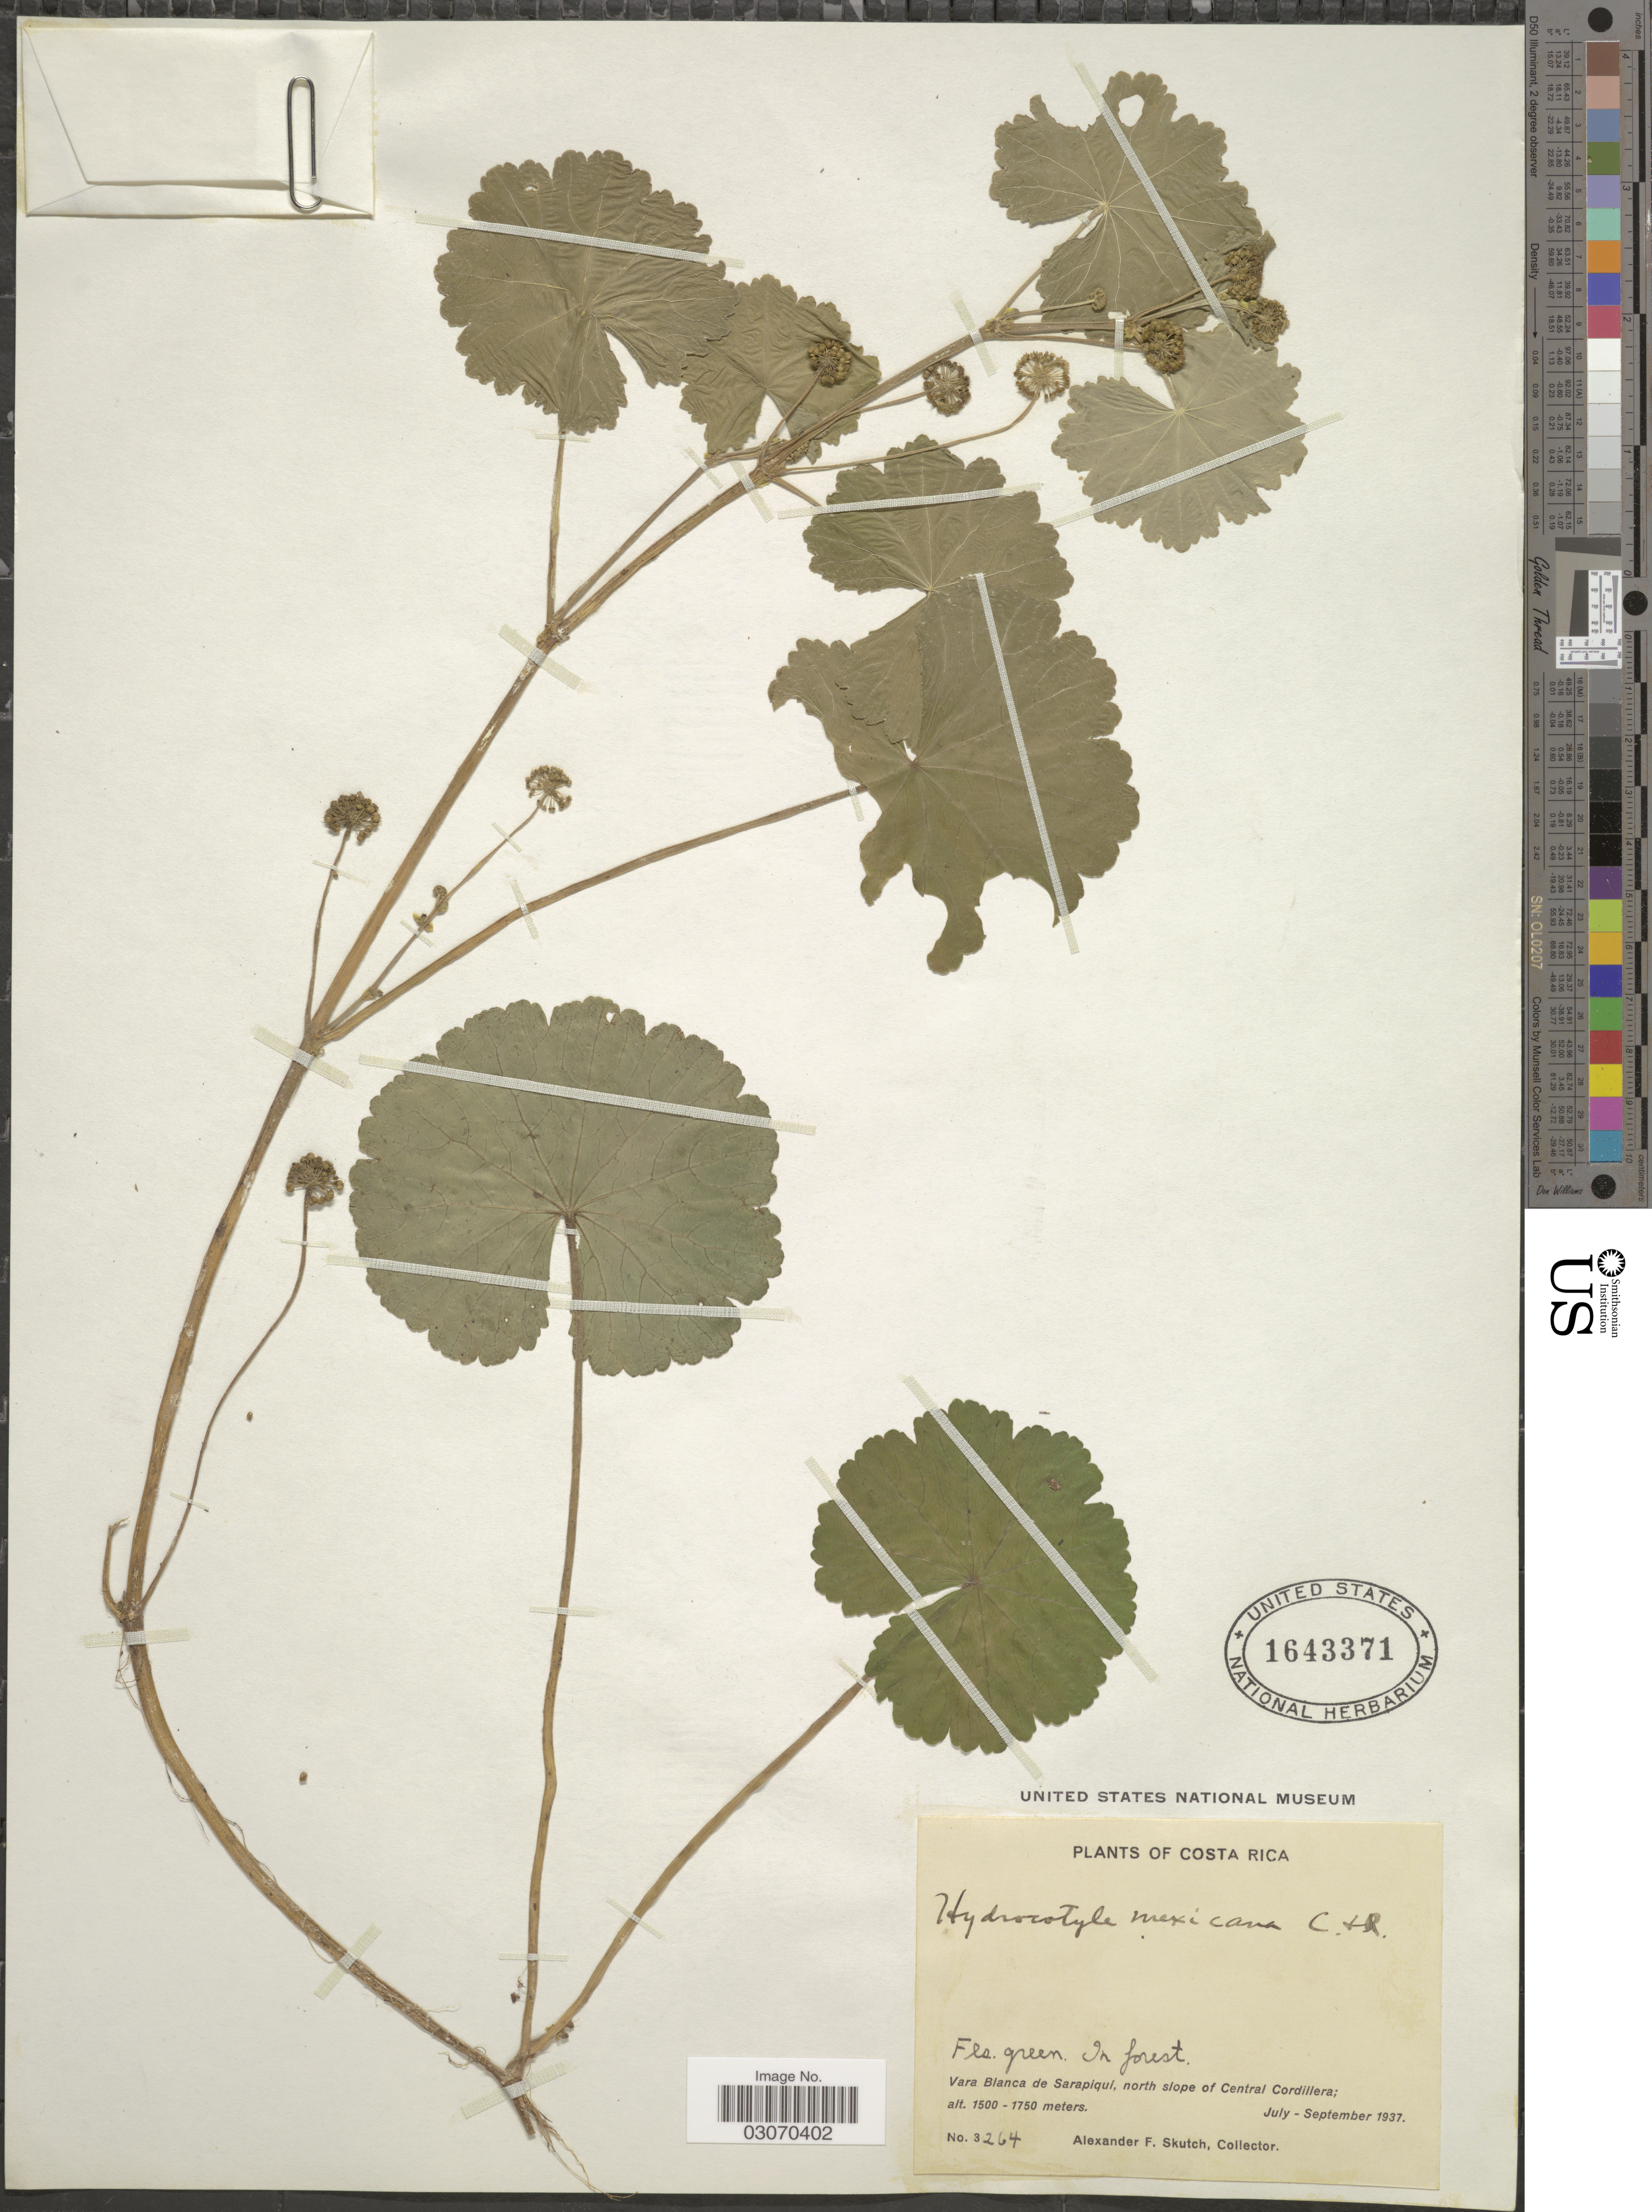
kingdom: Plantae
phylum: Tracheophyta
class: Magnoliopsida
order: Apiales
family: Araliaceae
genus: Hydrocotyle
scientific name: Hydrocotyle mexicana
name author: Schltdl. & Cham.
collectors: A. F. Skutch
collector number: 3264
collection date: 1937-07/1937-09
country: Costa Rica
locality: Vara Blanca de Sarapiqui, north slope of Central Cordillera.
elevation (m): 1500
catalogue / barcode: US 1643371